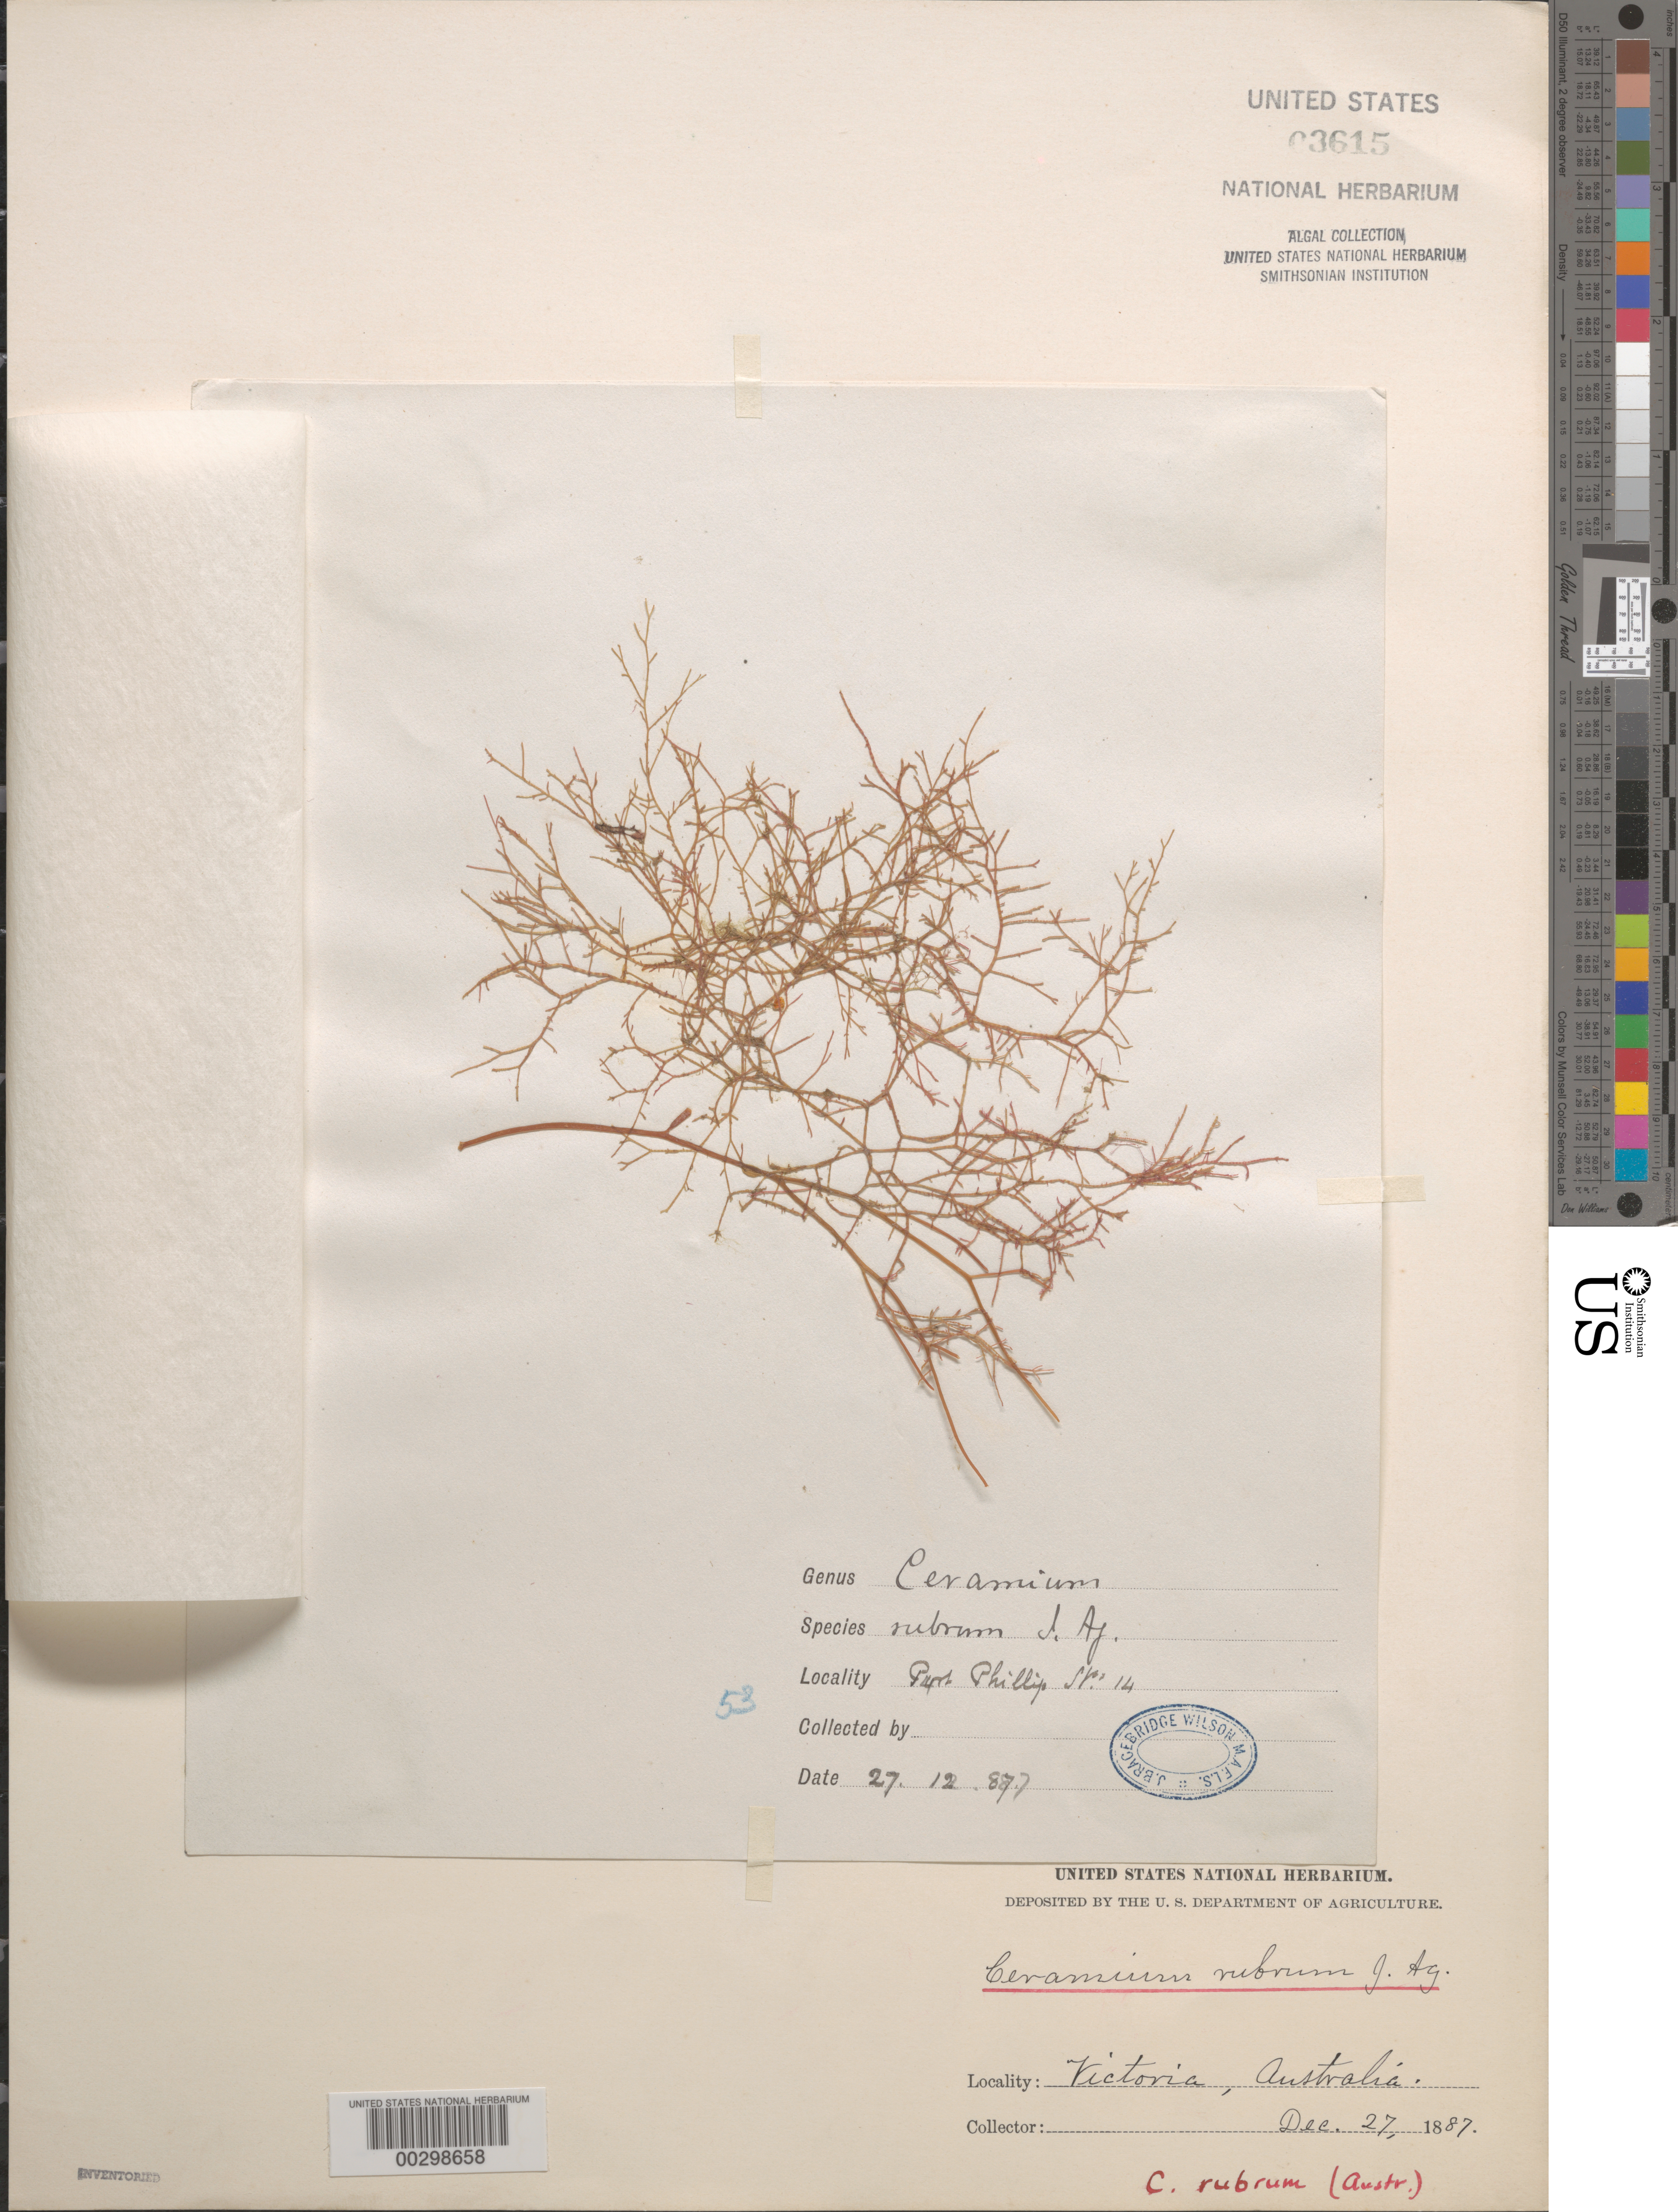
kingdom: Plantae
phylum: Rhodophyta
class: Florideophyceae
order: Ceramiales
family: Ceramiaceae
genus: Ceramium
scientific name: Ceramium rubrum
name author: C. Agardh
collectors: J. B. Wilson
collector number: Station 14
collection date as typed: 27 Dec 1887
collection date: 1887-12-27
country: Australia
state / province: Victoria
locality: Port phillip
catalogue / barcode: US 3615